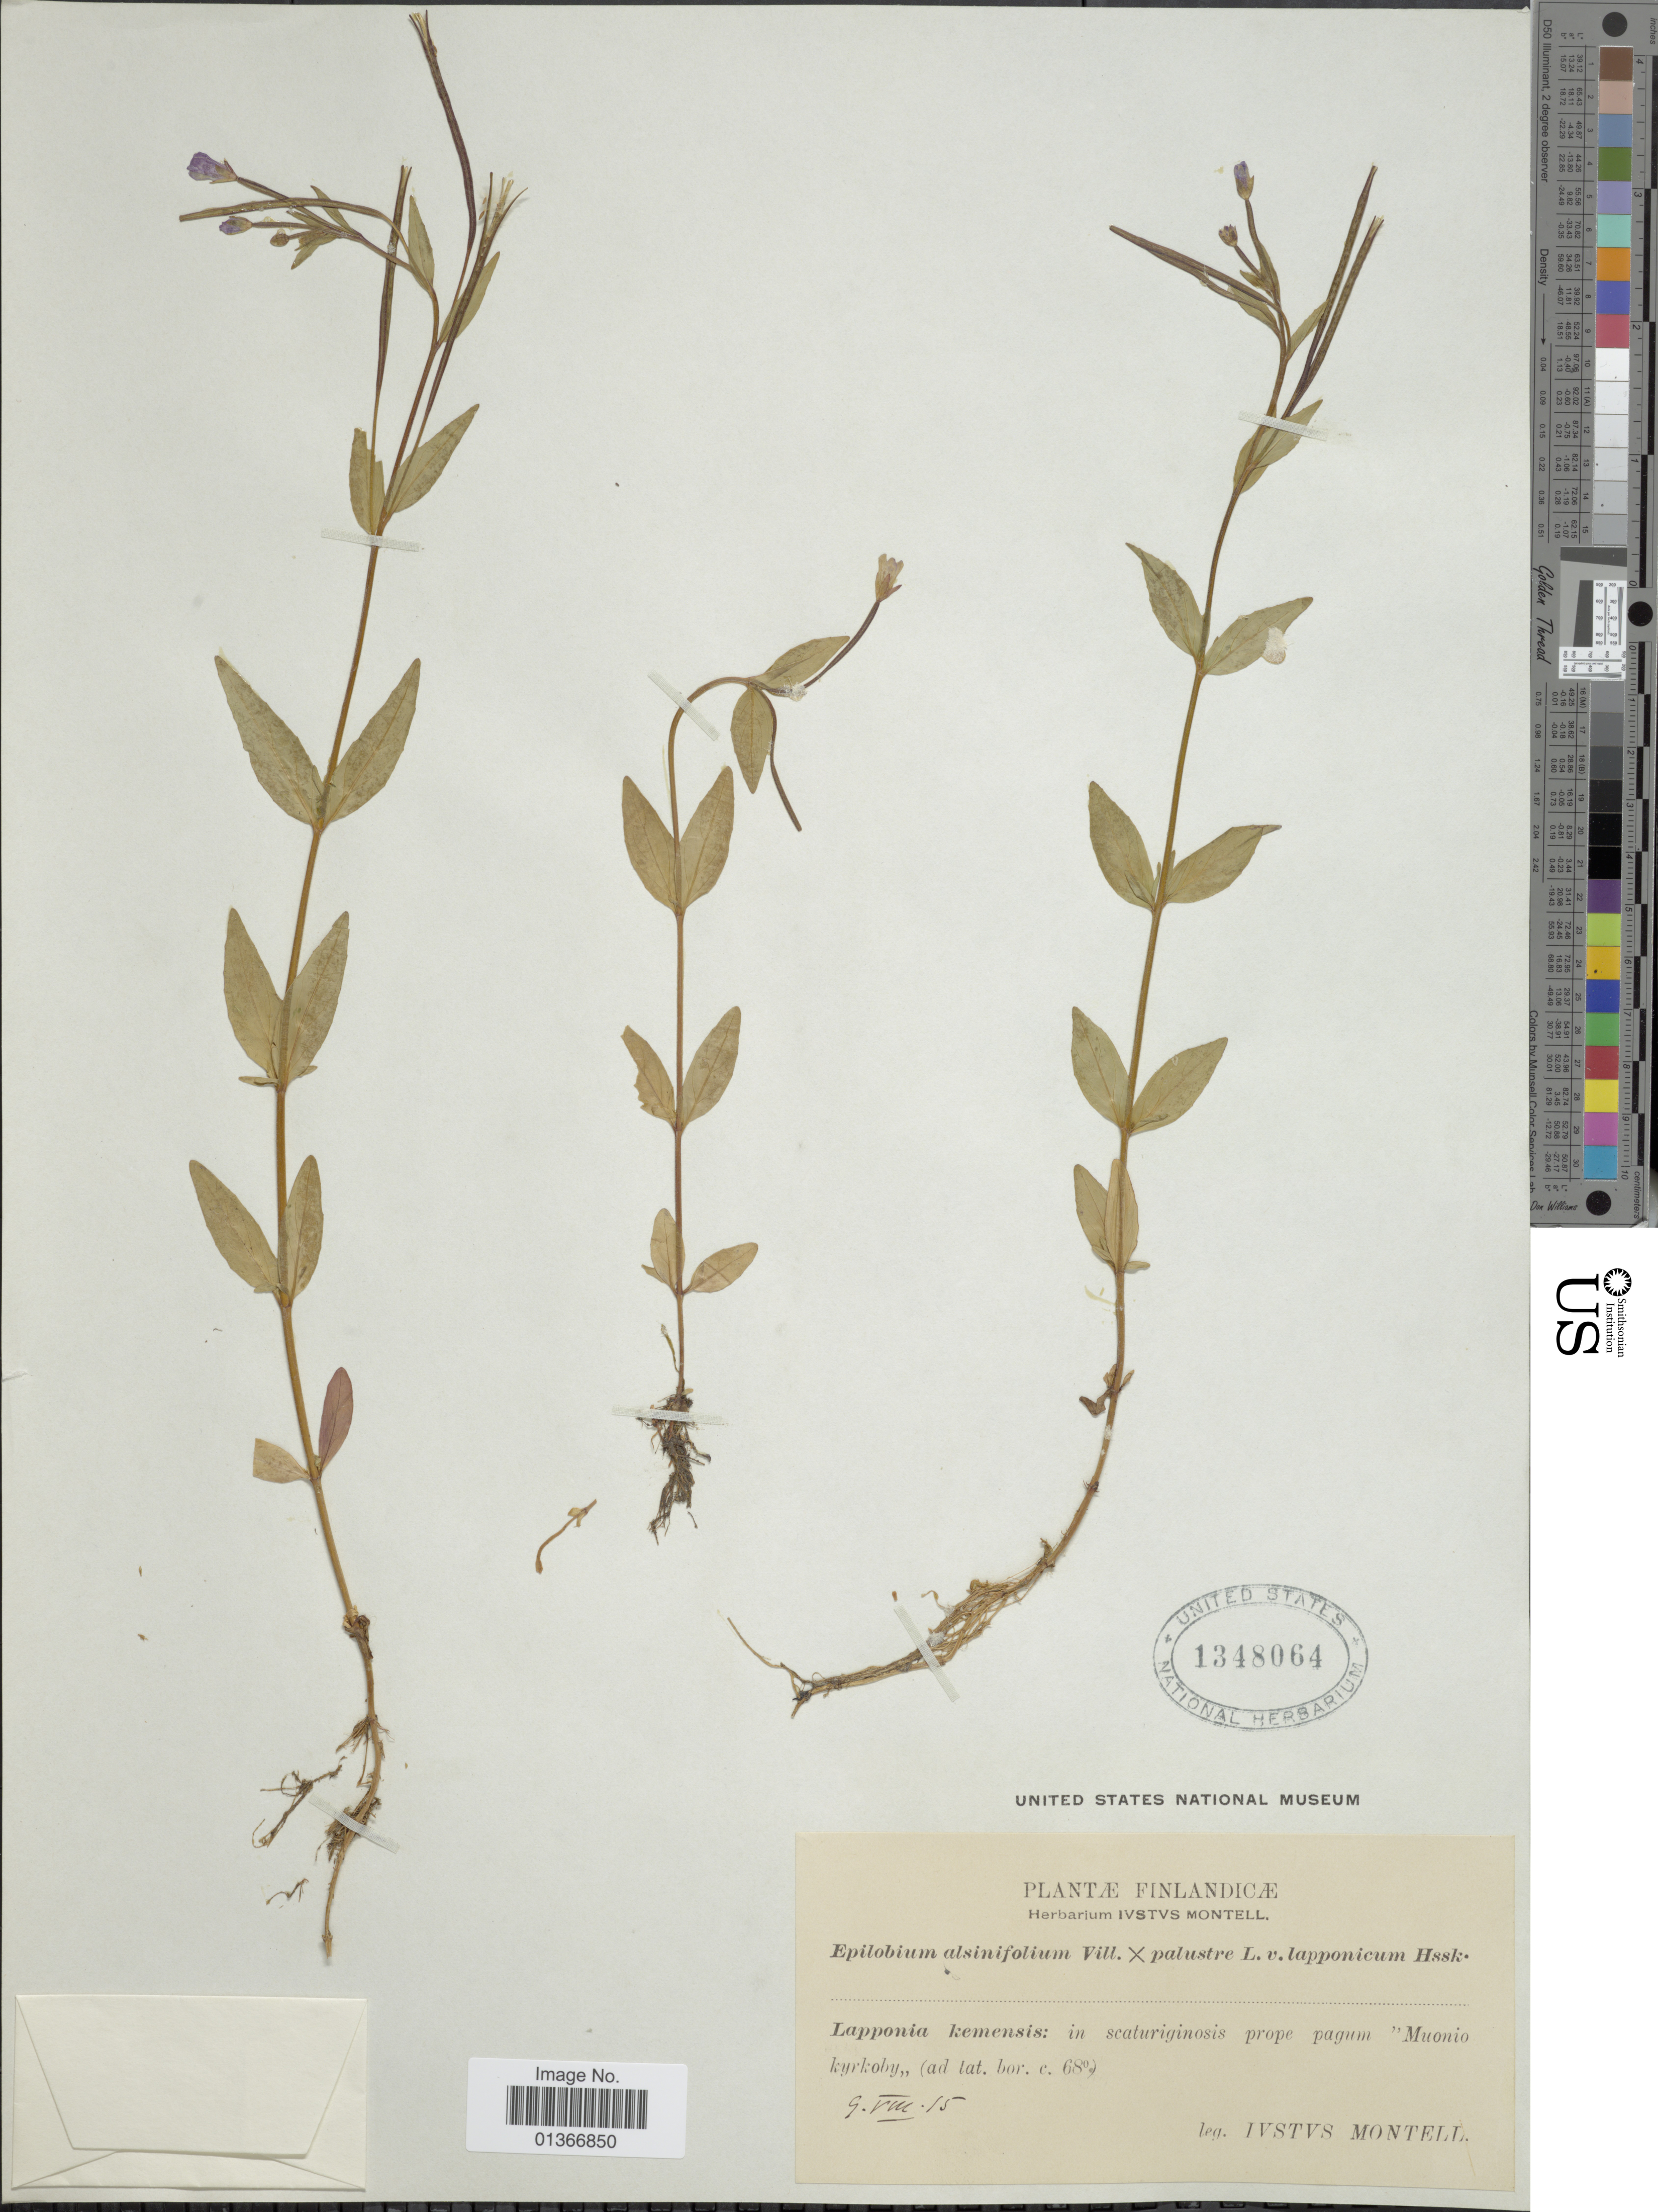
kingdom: Plantae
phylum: Tracheophyta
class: Magnoliopsida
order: Myrtales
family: Onagraceae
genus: Epilobium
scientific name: Epilobium alsinifolium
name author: Vill.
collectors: I. Montell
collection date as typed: Transcribed d/m/y: 9/8/15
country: Finland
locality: Lapponia kemensis: in scaturiginosis prope pagum "Muonio kyrkoby" (ad lat. bor. c. 68°).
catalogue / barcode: US 1348064